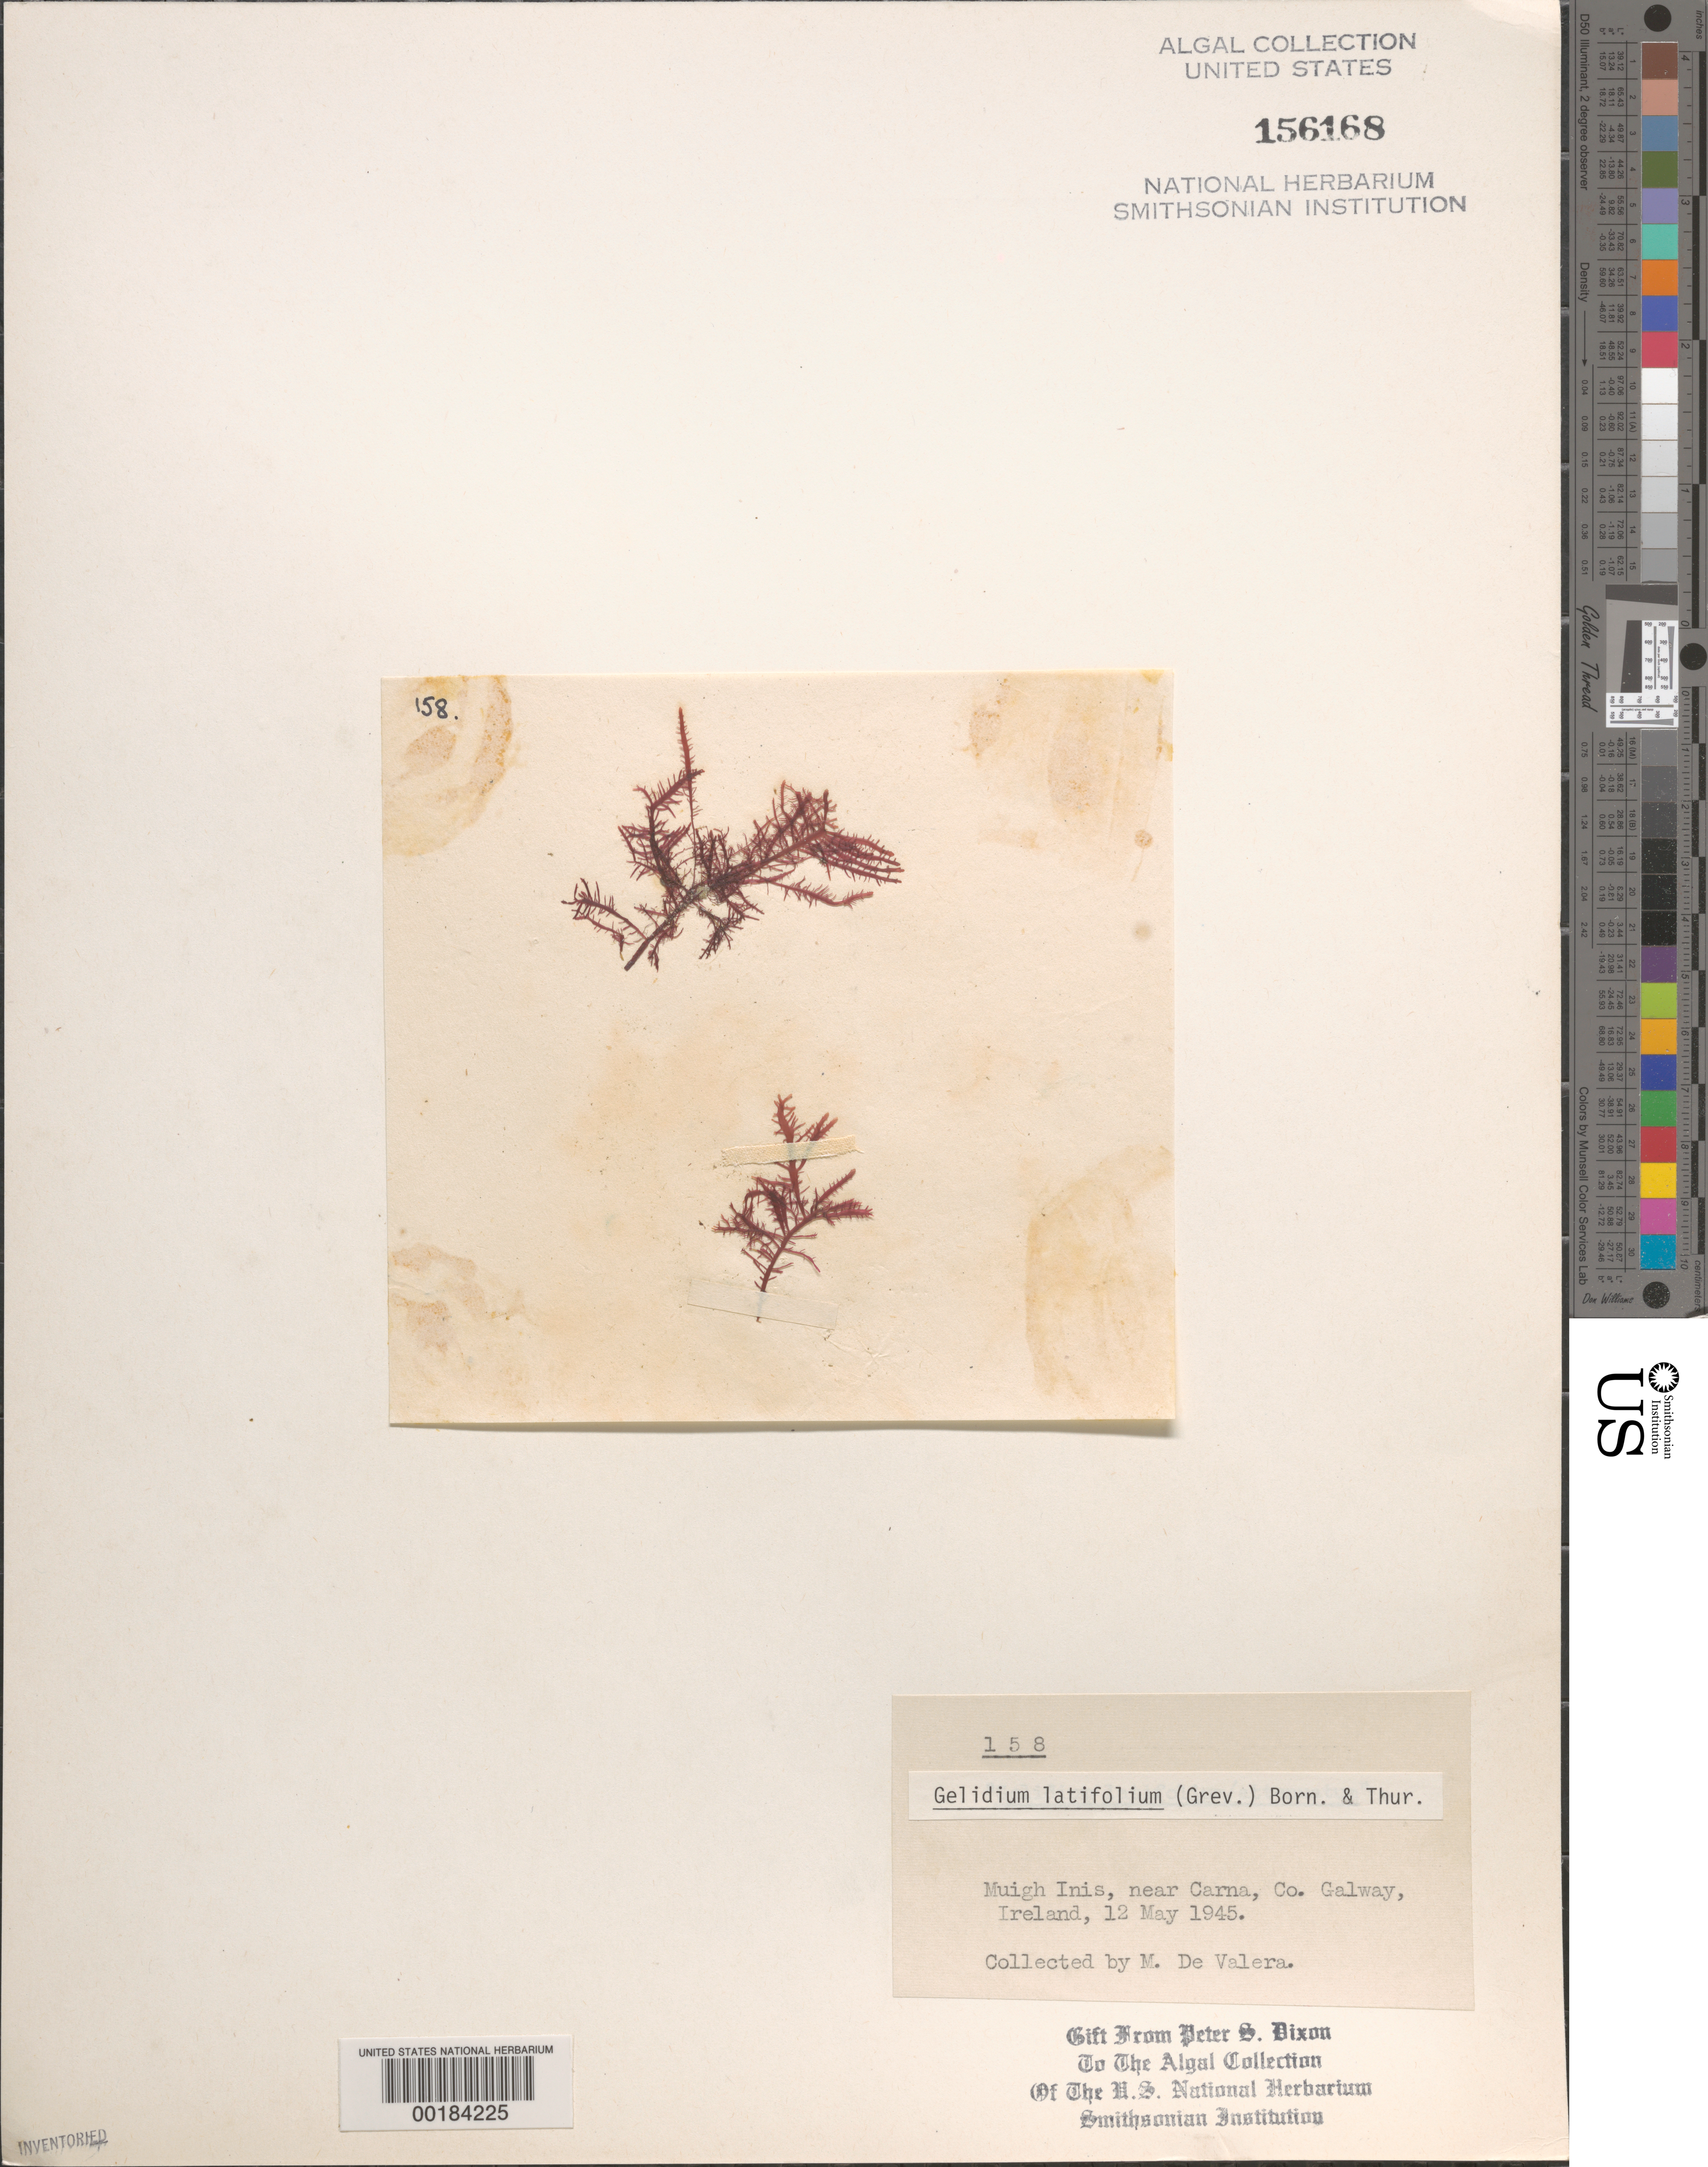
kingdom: Plantae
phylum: Rhodophyta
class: Florideophyceae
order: Gelidiales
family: Gelidiaceae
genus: Gelidium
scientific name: Gelidium spinosum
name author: (S.G. Gmel.) P.C. Silva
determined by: Algae name updating Project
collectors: M. De Valera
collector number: PSD 158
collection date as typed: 12 May 1945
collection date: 1945-05-12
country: Ireland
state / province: Connaught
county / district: Galway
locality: Muigh Inis, near Carna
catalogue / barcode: US 156168